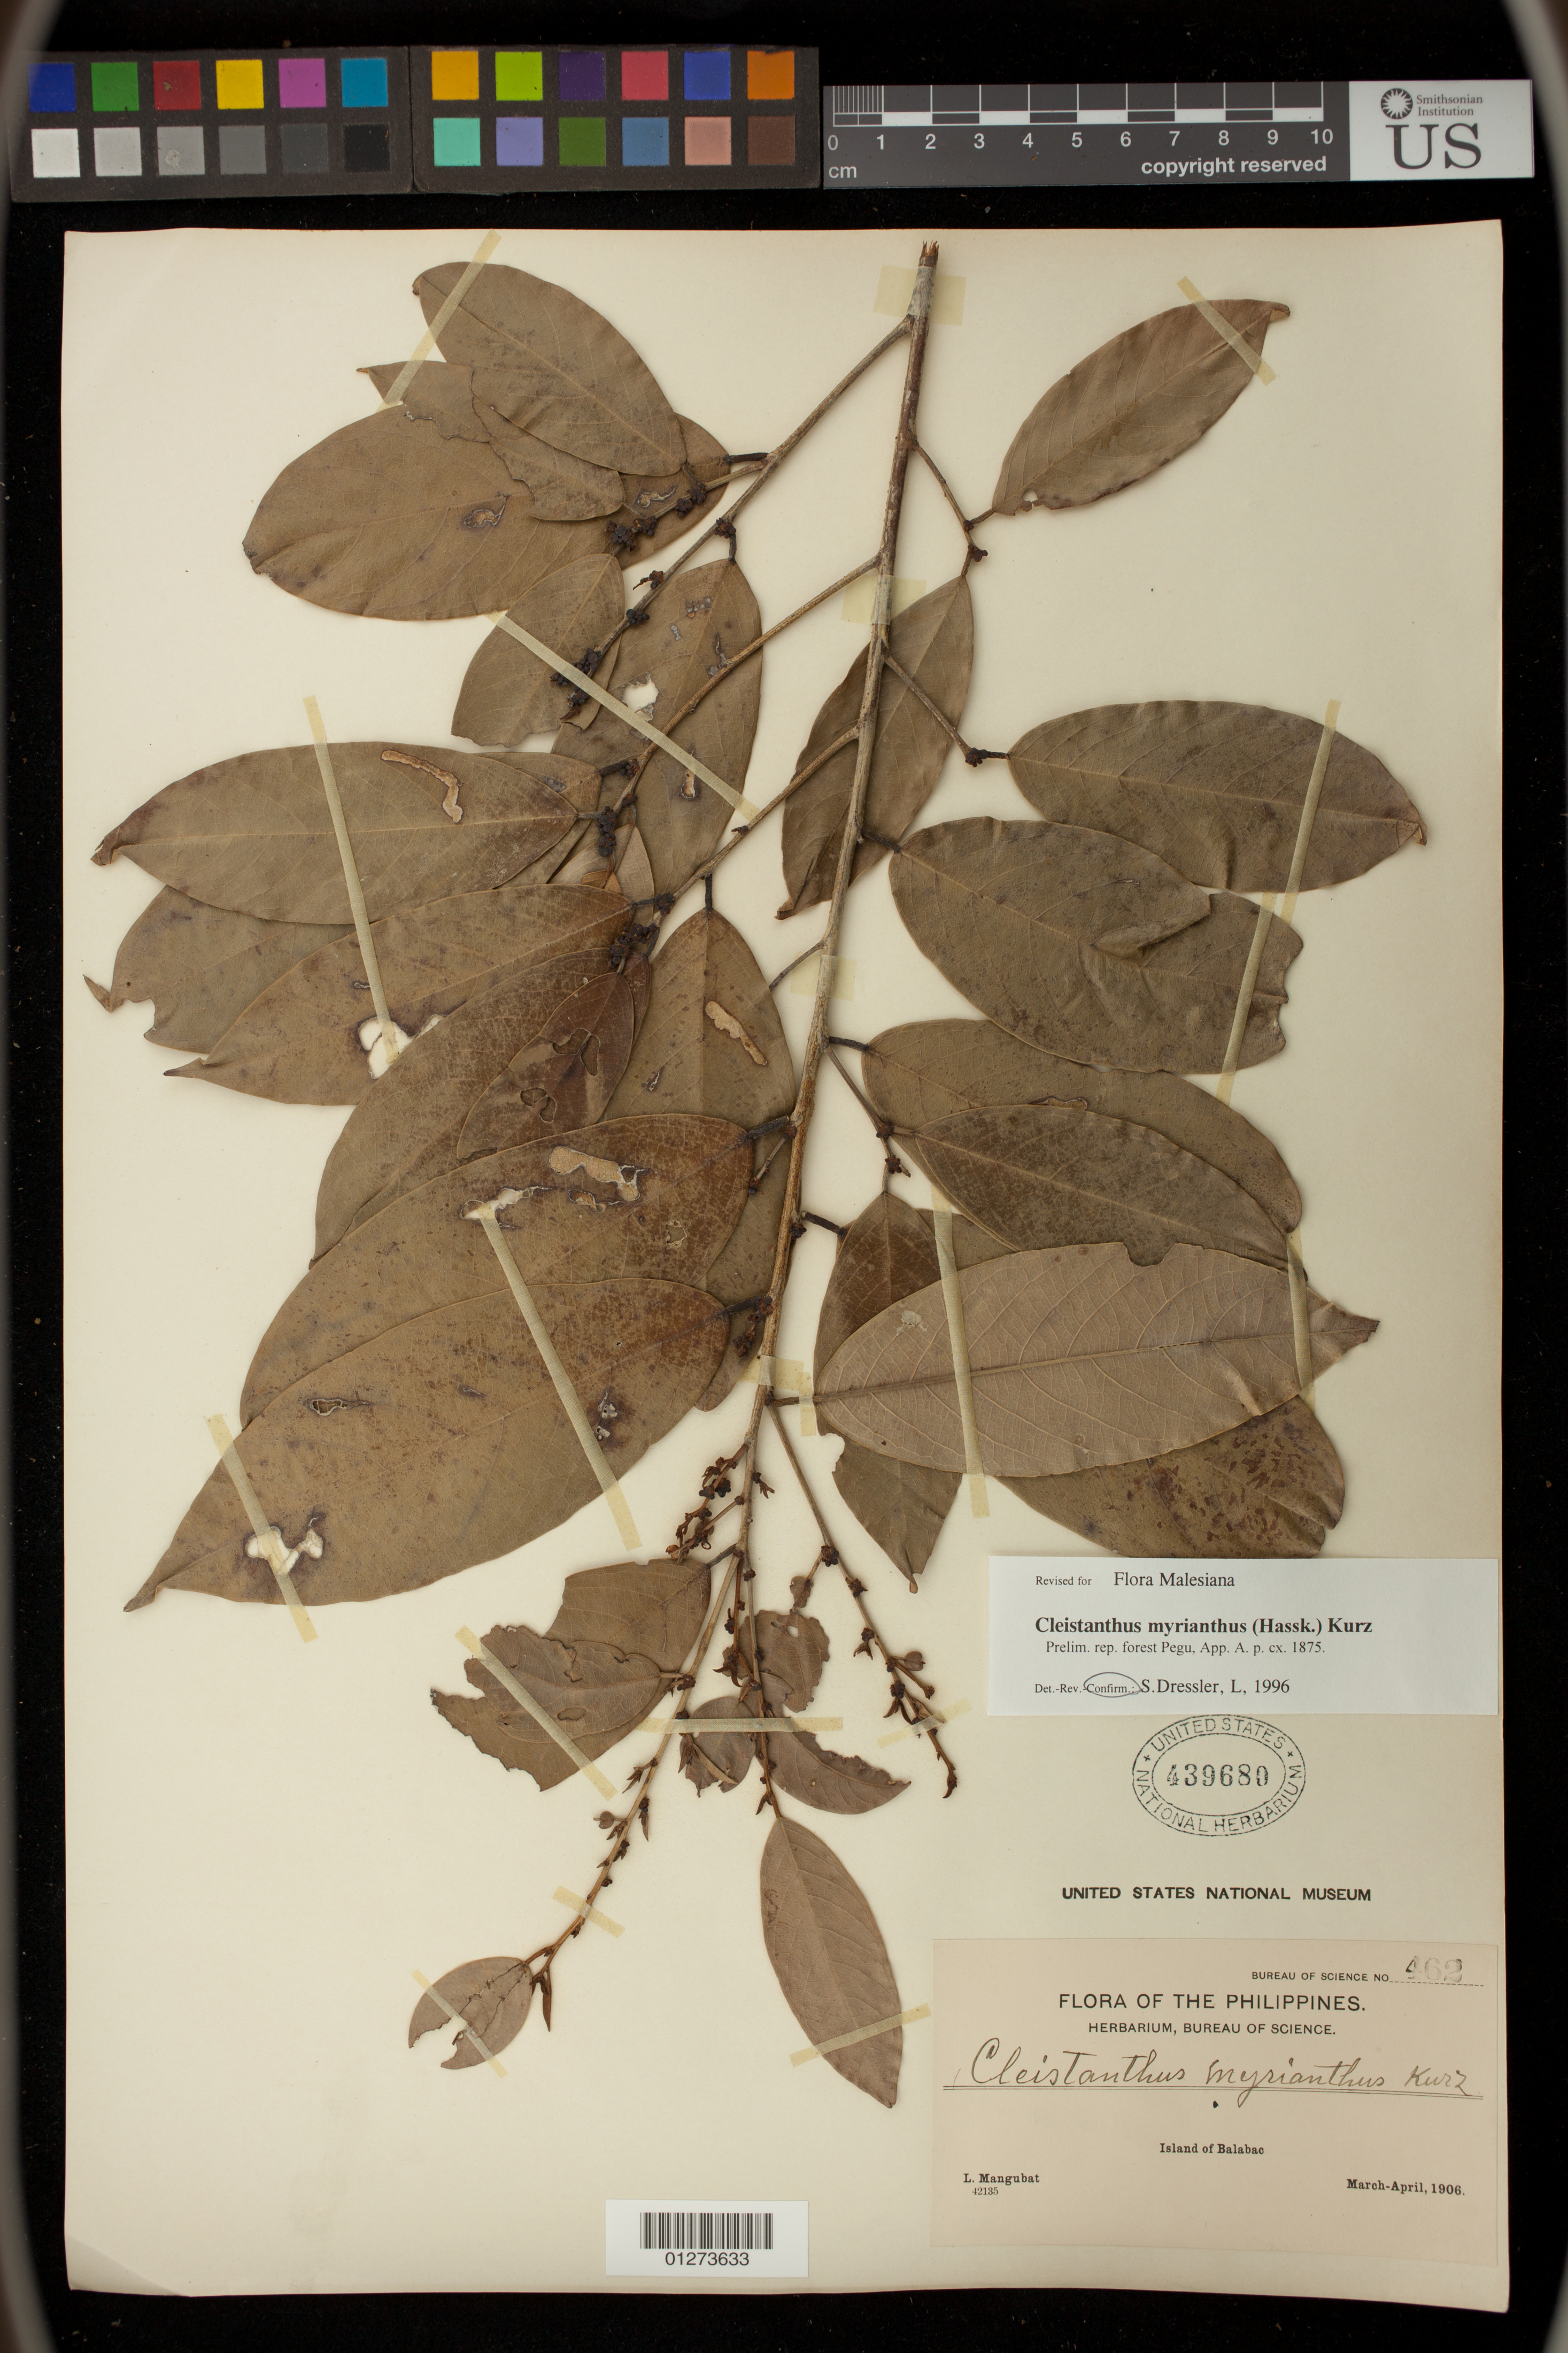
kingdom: Plantae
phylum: Tracheophyta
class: Magnoliopsida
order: Malpighiales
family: Phyllanthaceae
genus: Cleistanthus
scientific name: Cleistanthus myrianthus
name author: (Hassk.) Kurz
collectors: L. Mangubat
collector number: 42135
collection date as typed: Mar 1906 to -- Apr 1906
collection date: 1906-03/1906-04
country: Philippines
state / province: Mimaropa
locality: Island of Balabac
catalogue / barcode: US 439680